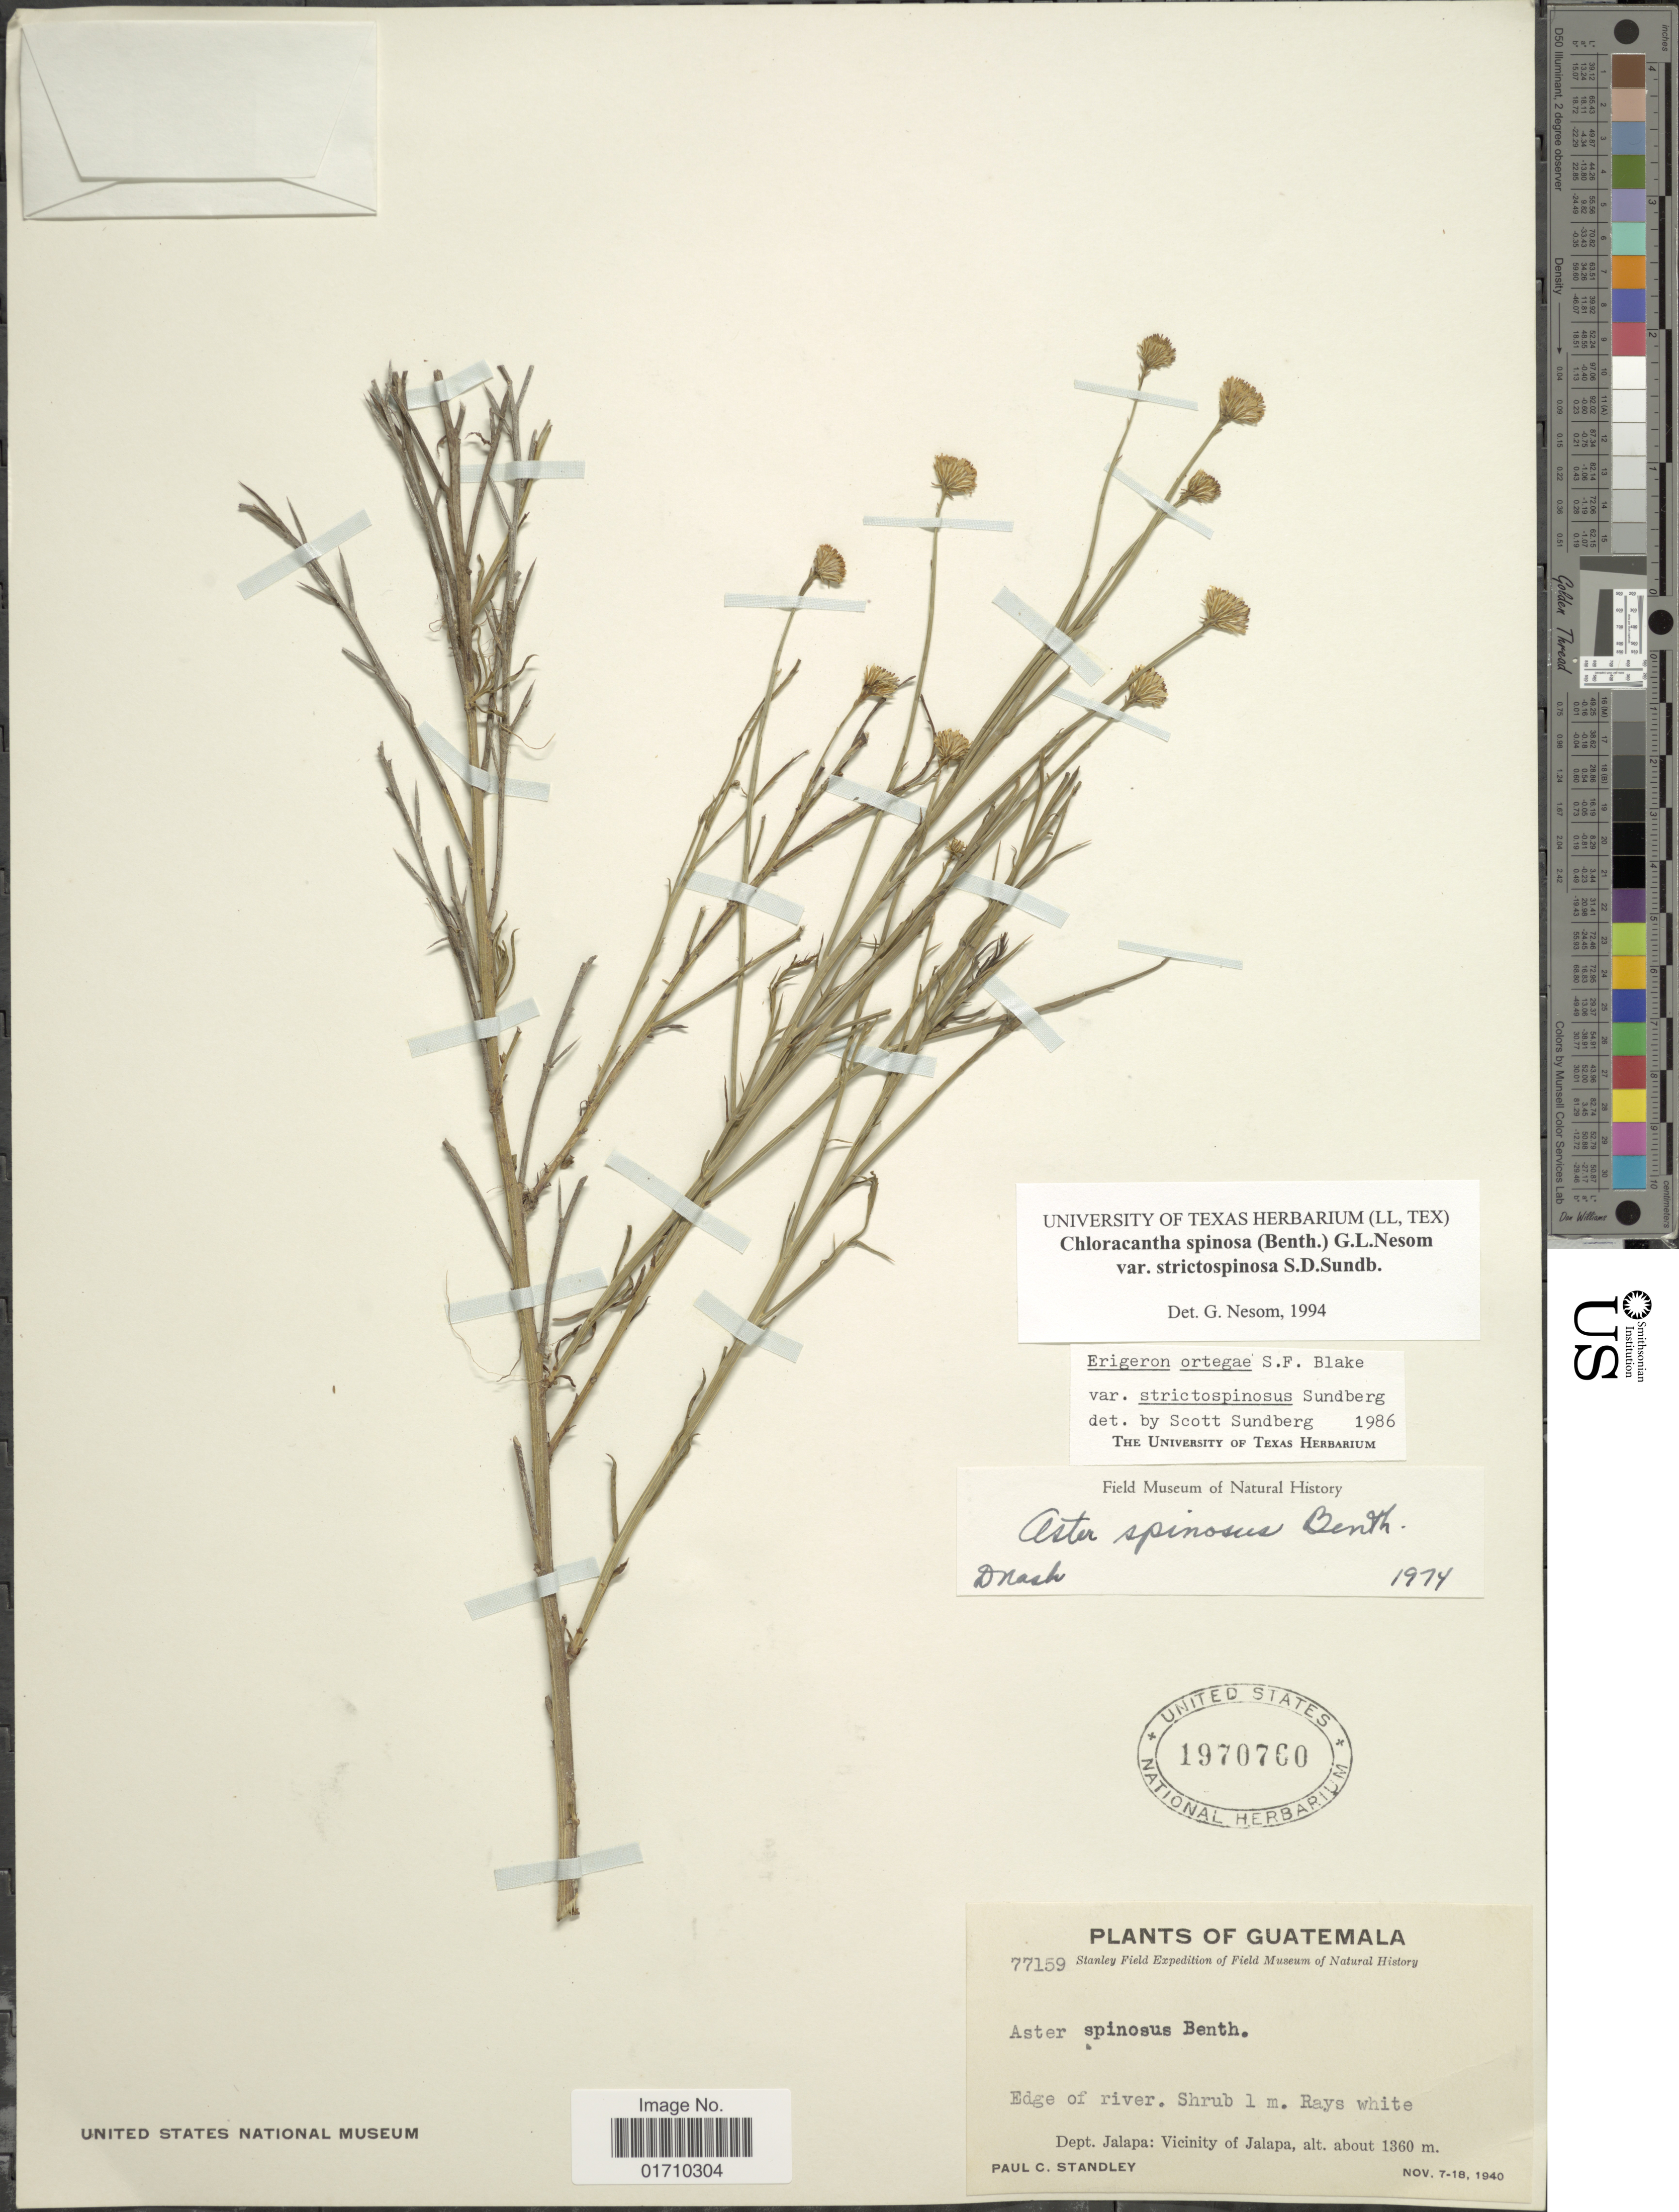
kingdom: Plantae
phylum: Tracheophyta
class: Magnoliopsida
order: Asterales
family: Asteraceae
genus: Chloracantha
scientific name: Chloracantha spinosa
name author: (Benth.) G.L. Nesom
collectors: P. C. Standley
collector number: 77159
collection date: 1940-11-07/1940-11-18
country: Guatemala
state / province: Jalapa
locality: Edge of river. Dept. Jalapa: Vicinity of Jalapa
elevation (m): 1360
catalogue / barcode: US 1970760